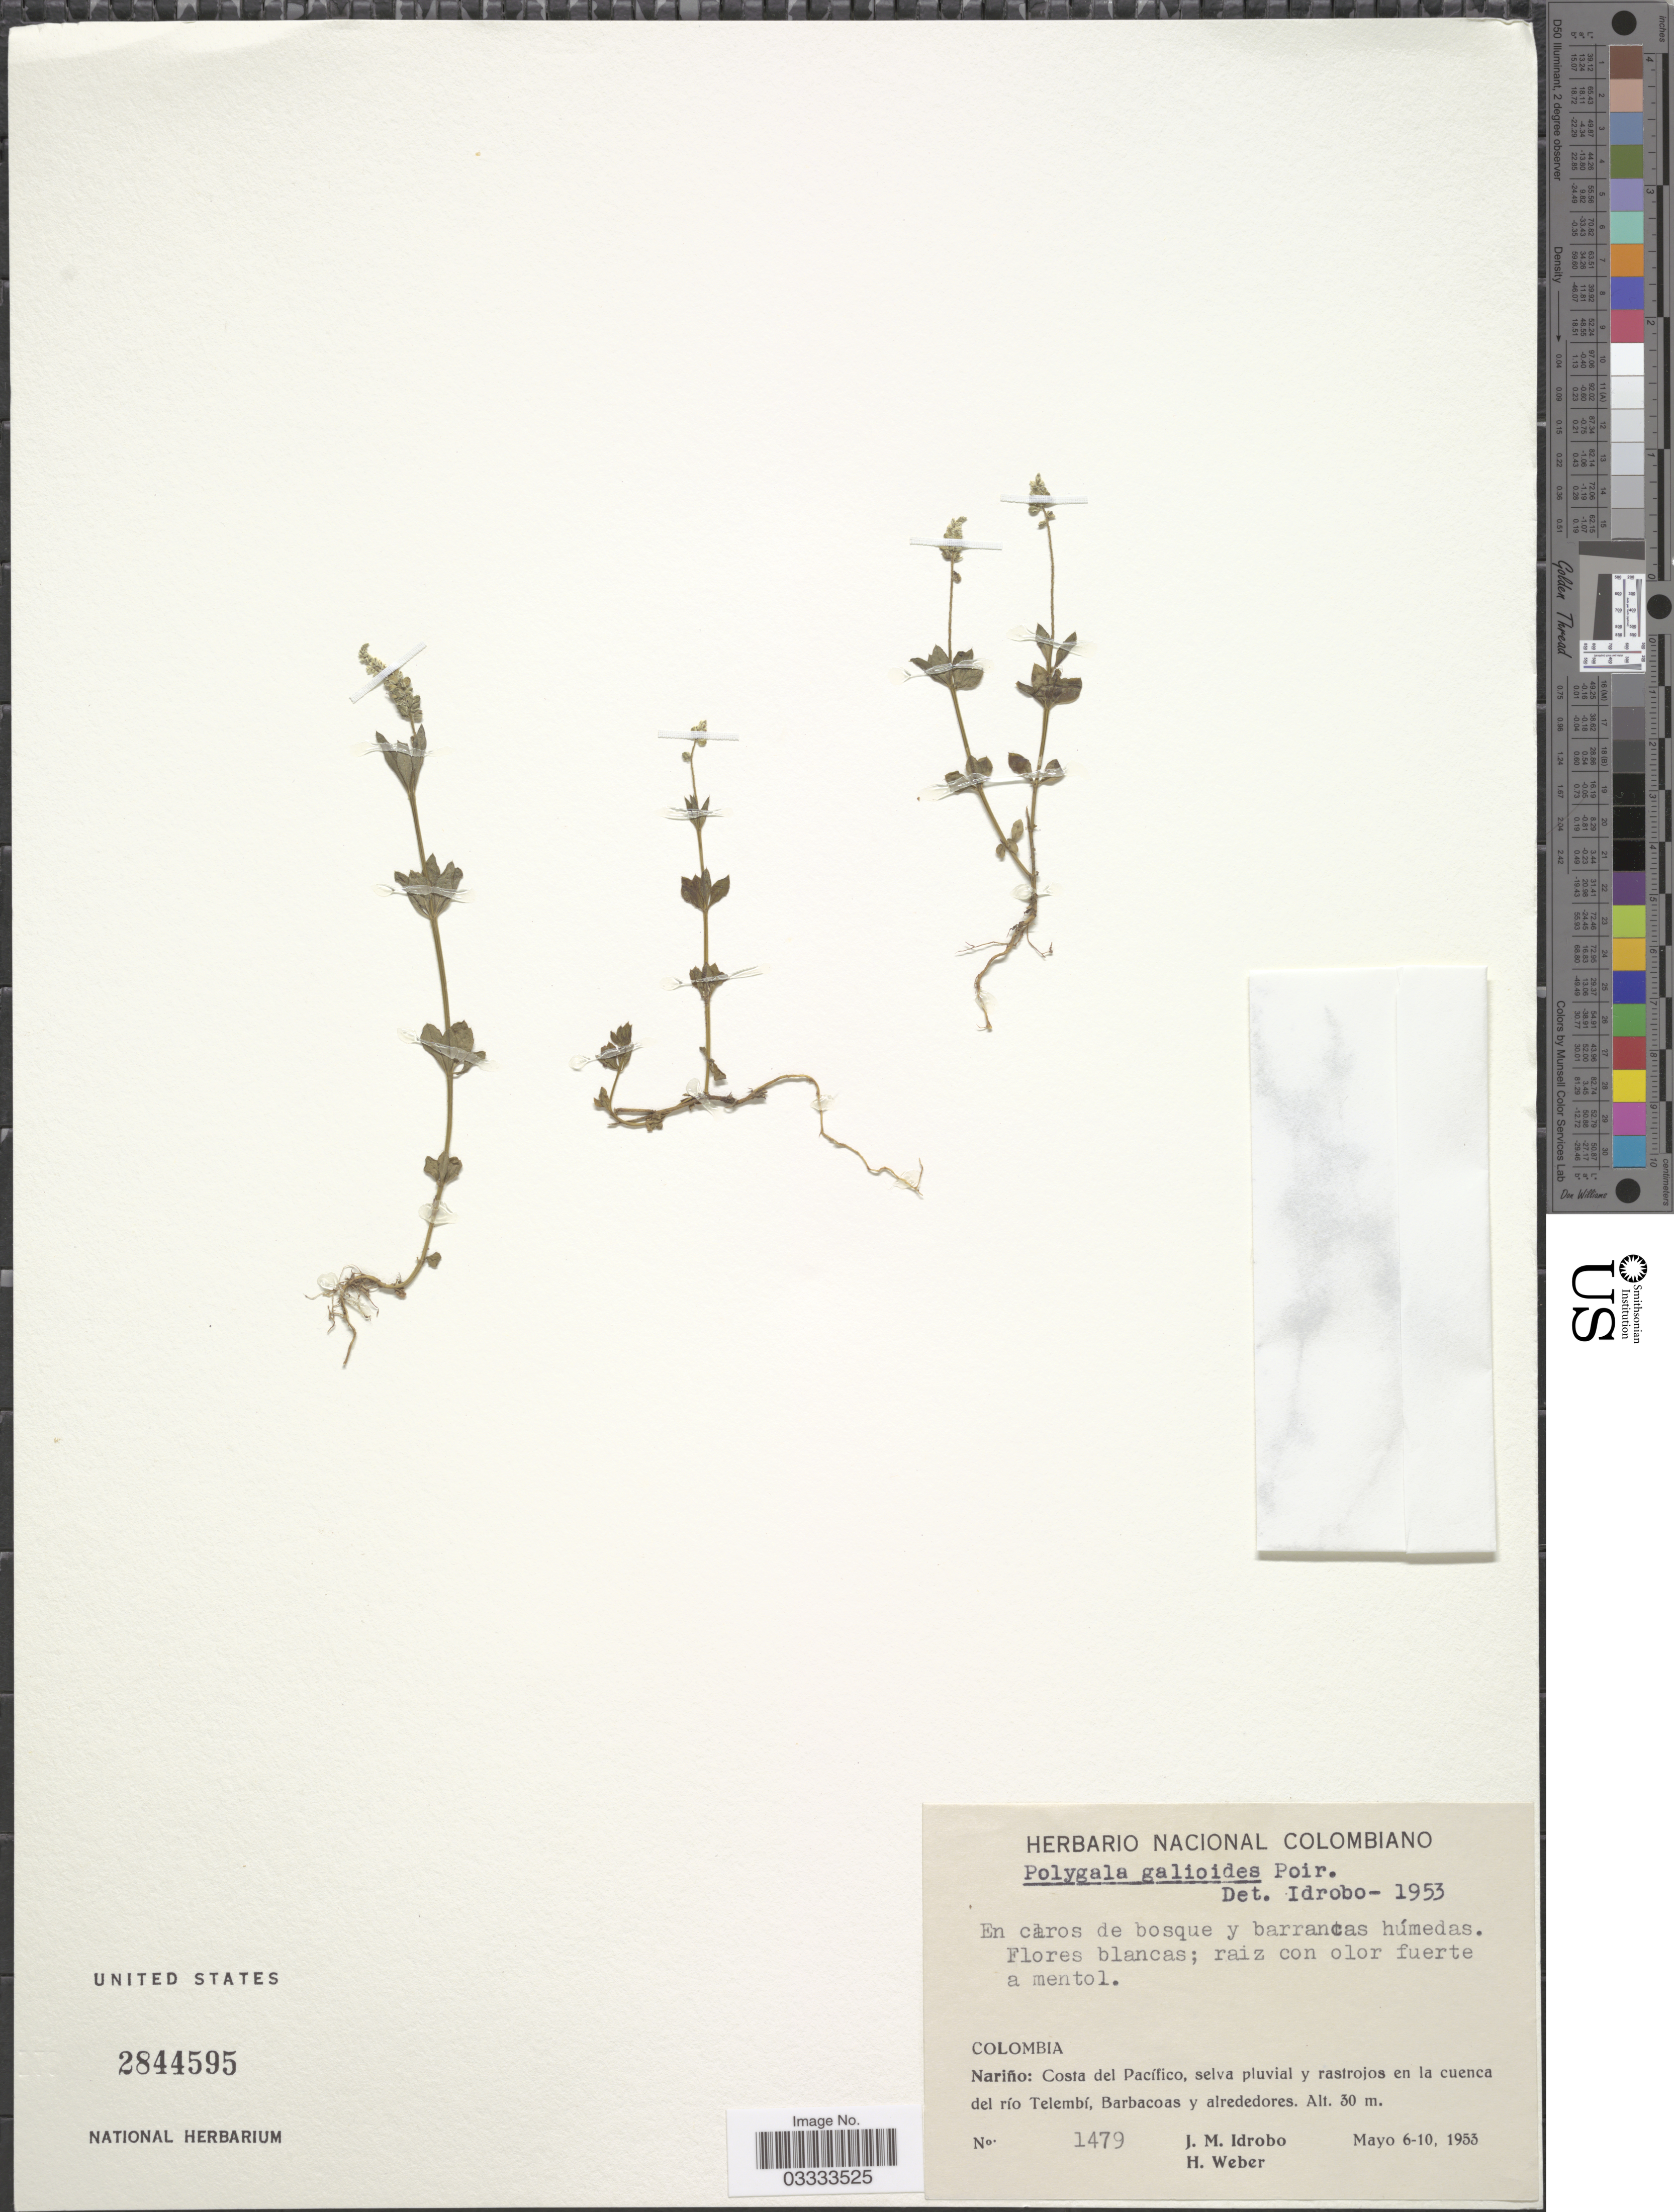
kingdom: Plantae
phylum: Tracheophyta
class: Magnoliopsida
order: Fabales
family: Polygalaceae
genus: Polygala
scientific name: Polygala galioides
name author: Poir.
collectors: J. M. Idrobo & H. Weber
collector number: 1479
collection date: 1953-05-06/1953-05-10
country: Colombia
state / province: Nariño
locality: Costa del Pacífico, selva pluvial y rastrojos en la cuenca del río Telembí, Barbacoas y alrededores.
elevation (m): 30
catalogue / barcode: US 2844595